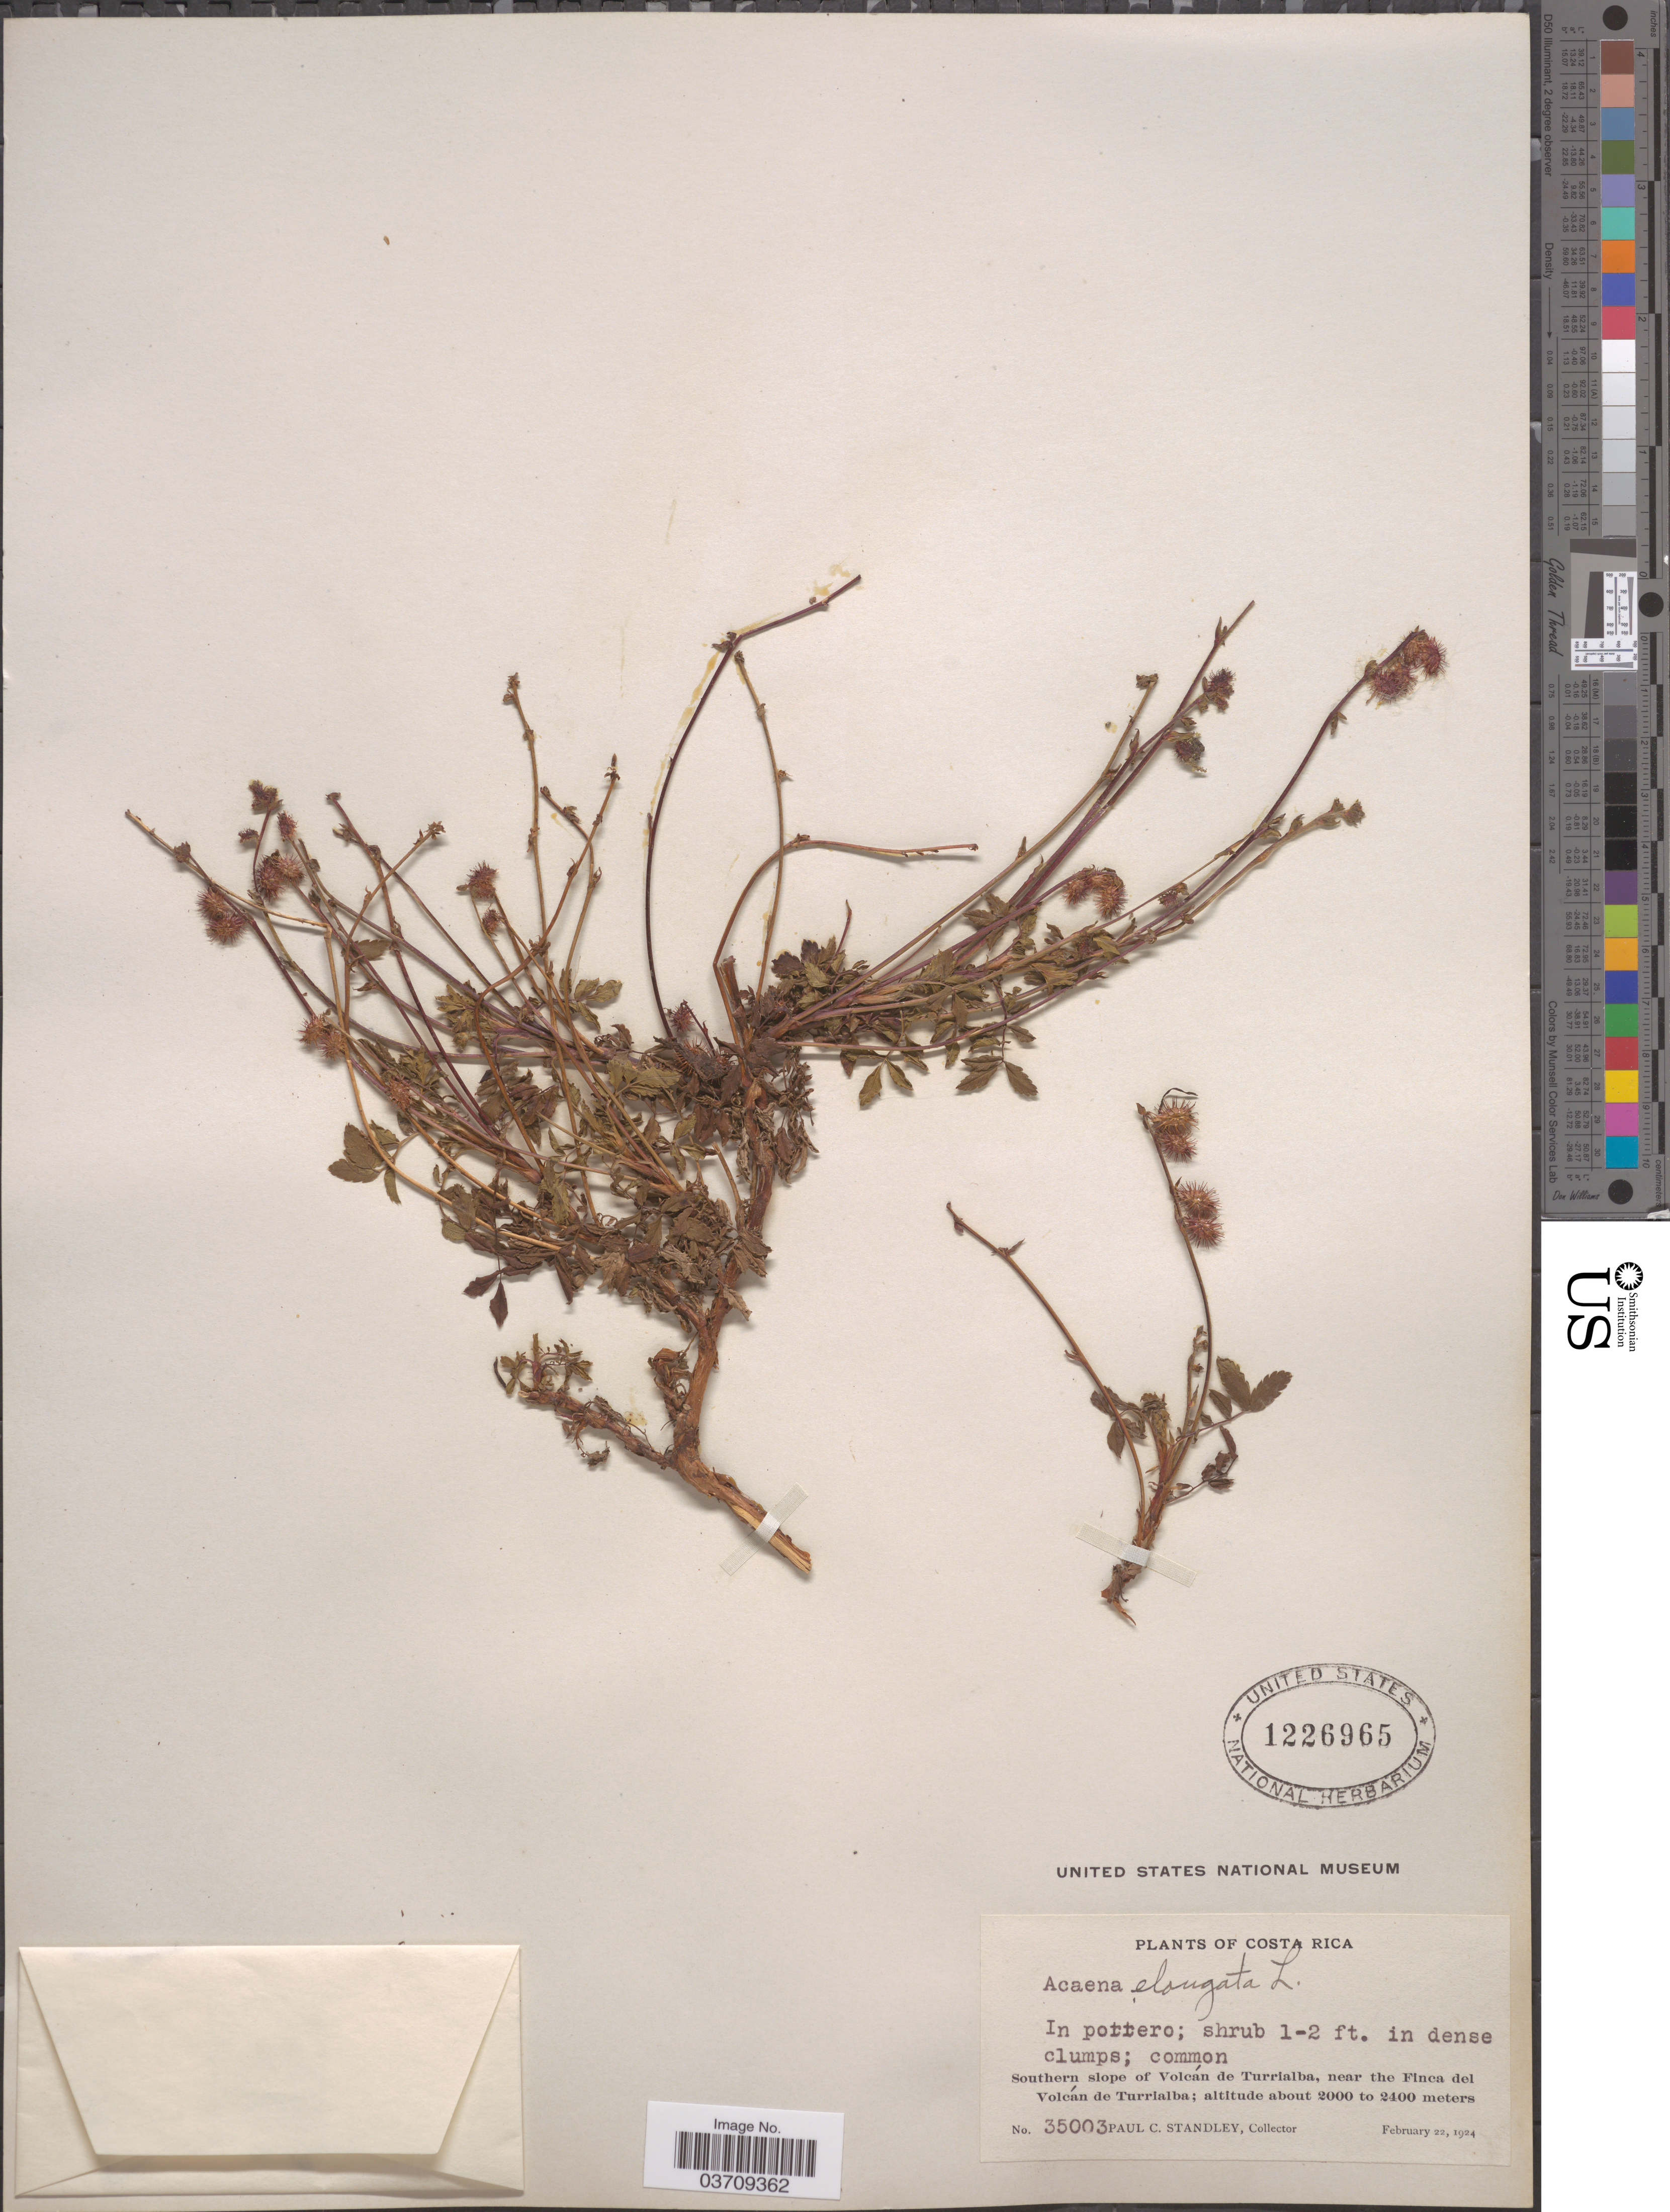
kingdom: Plantae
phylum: Tracheophyta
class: Magnoliopsida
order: Rosales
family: Rosaceae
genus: Acaena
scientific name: Acaena elongata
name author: L.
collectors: P. C. Standley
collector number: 35003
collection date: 1924-02-22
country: Costa Rica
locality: Southern slope of Volcán de Turrialba, near the Finca del Volcán de Turrialba.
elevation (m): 2000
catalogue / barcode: US 1226965